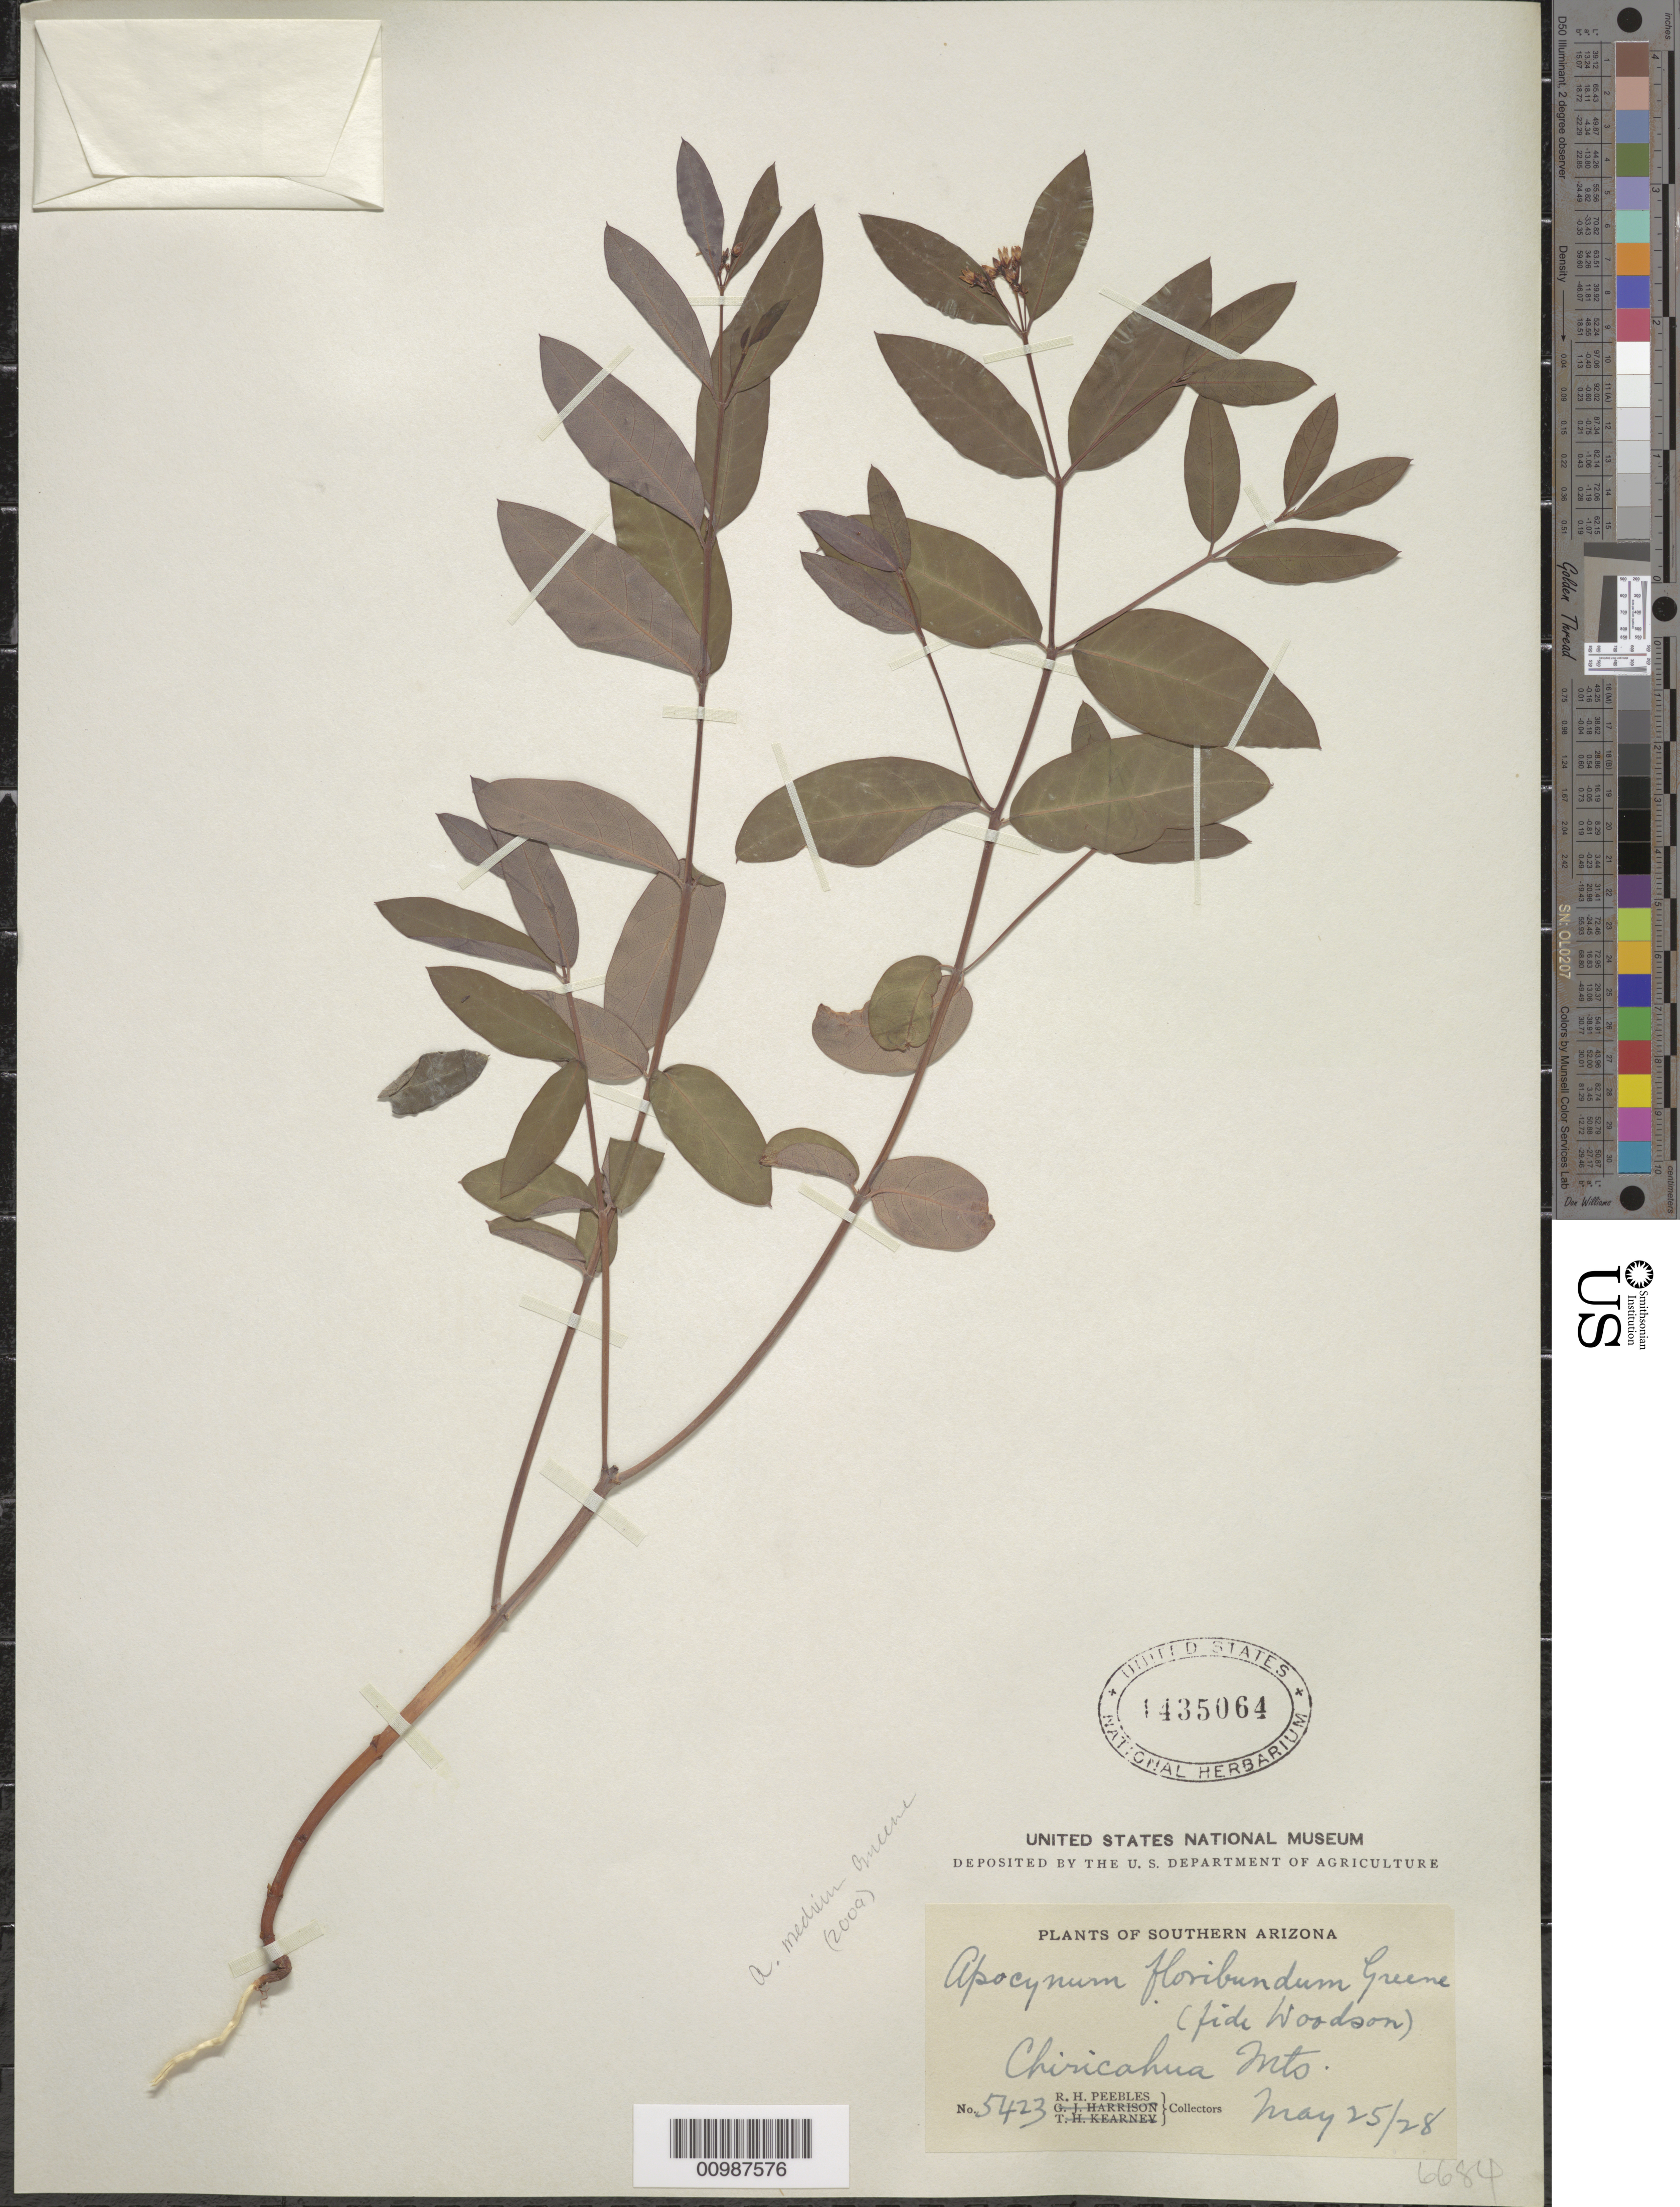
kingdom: Plantae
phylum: Tracheophyta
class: Magnoliopsida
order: Gentianales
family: Apocynaceae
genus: Apocynum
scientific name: Apocynum medium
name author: Greene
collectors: R. H. Peebles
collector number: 5423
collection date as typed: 25 May 1928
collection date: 1928-05-25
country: United States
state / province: Arizona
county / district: Cochise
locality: Chiricahua Mountains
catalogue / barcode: US 1435064